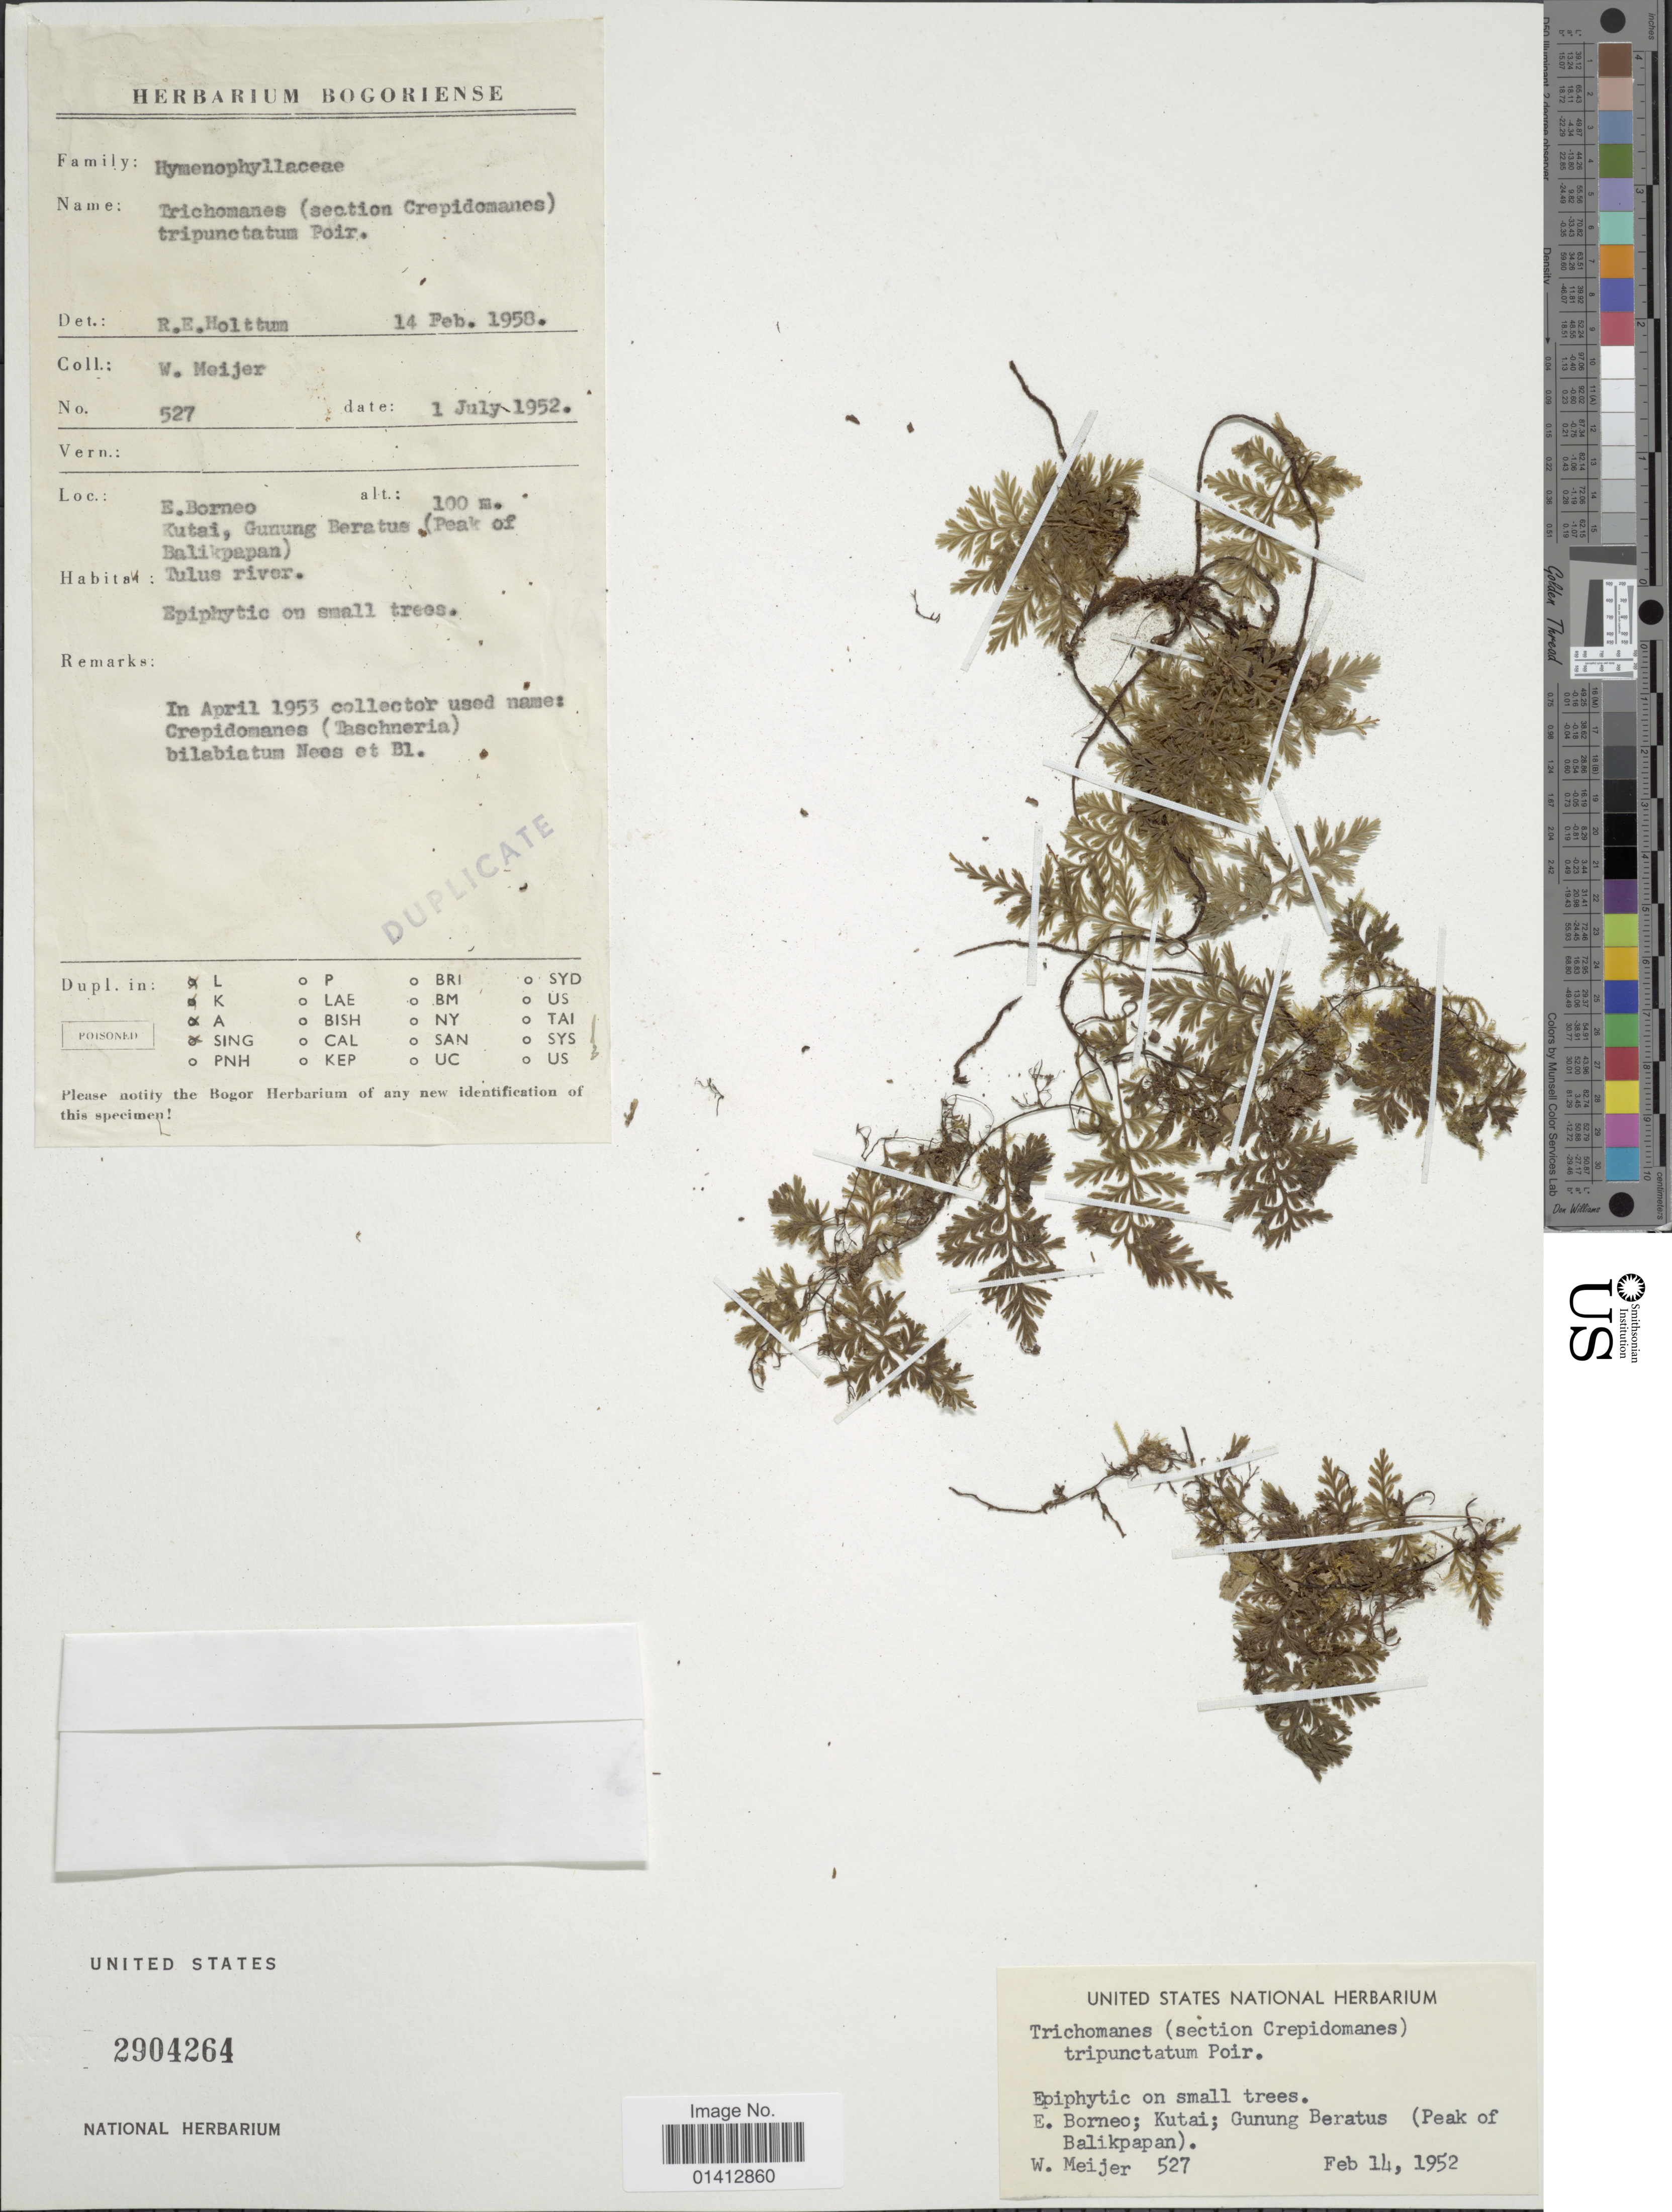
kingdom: Plantae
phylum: Tracheophyta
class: Polypodiopsida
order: Hymenophyllales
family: Hymenophyllaceae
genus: Crepidomanes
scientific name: Crepidomanes bipunctatum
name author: (Poir.) Copel.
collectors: W. Meijer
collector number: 527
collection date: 1952-07-01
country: India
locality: E Borneo, Kutai, Gunung Beratus (Peak of Balikpapan) Tulus river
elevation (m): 100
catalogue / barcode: US 2904264